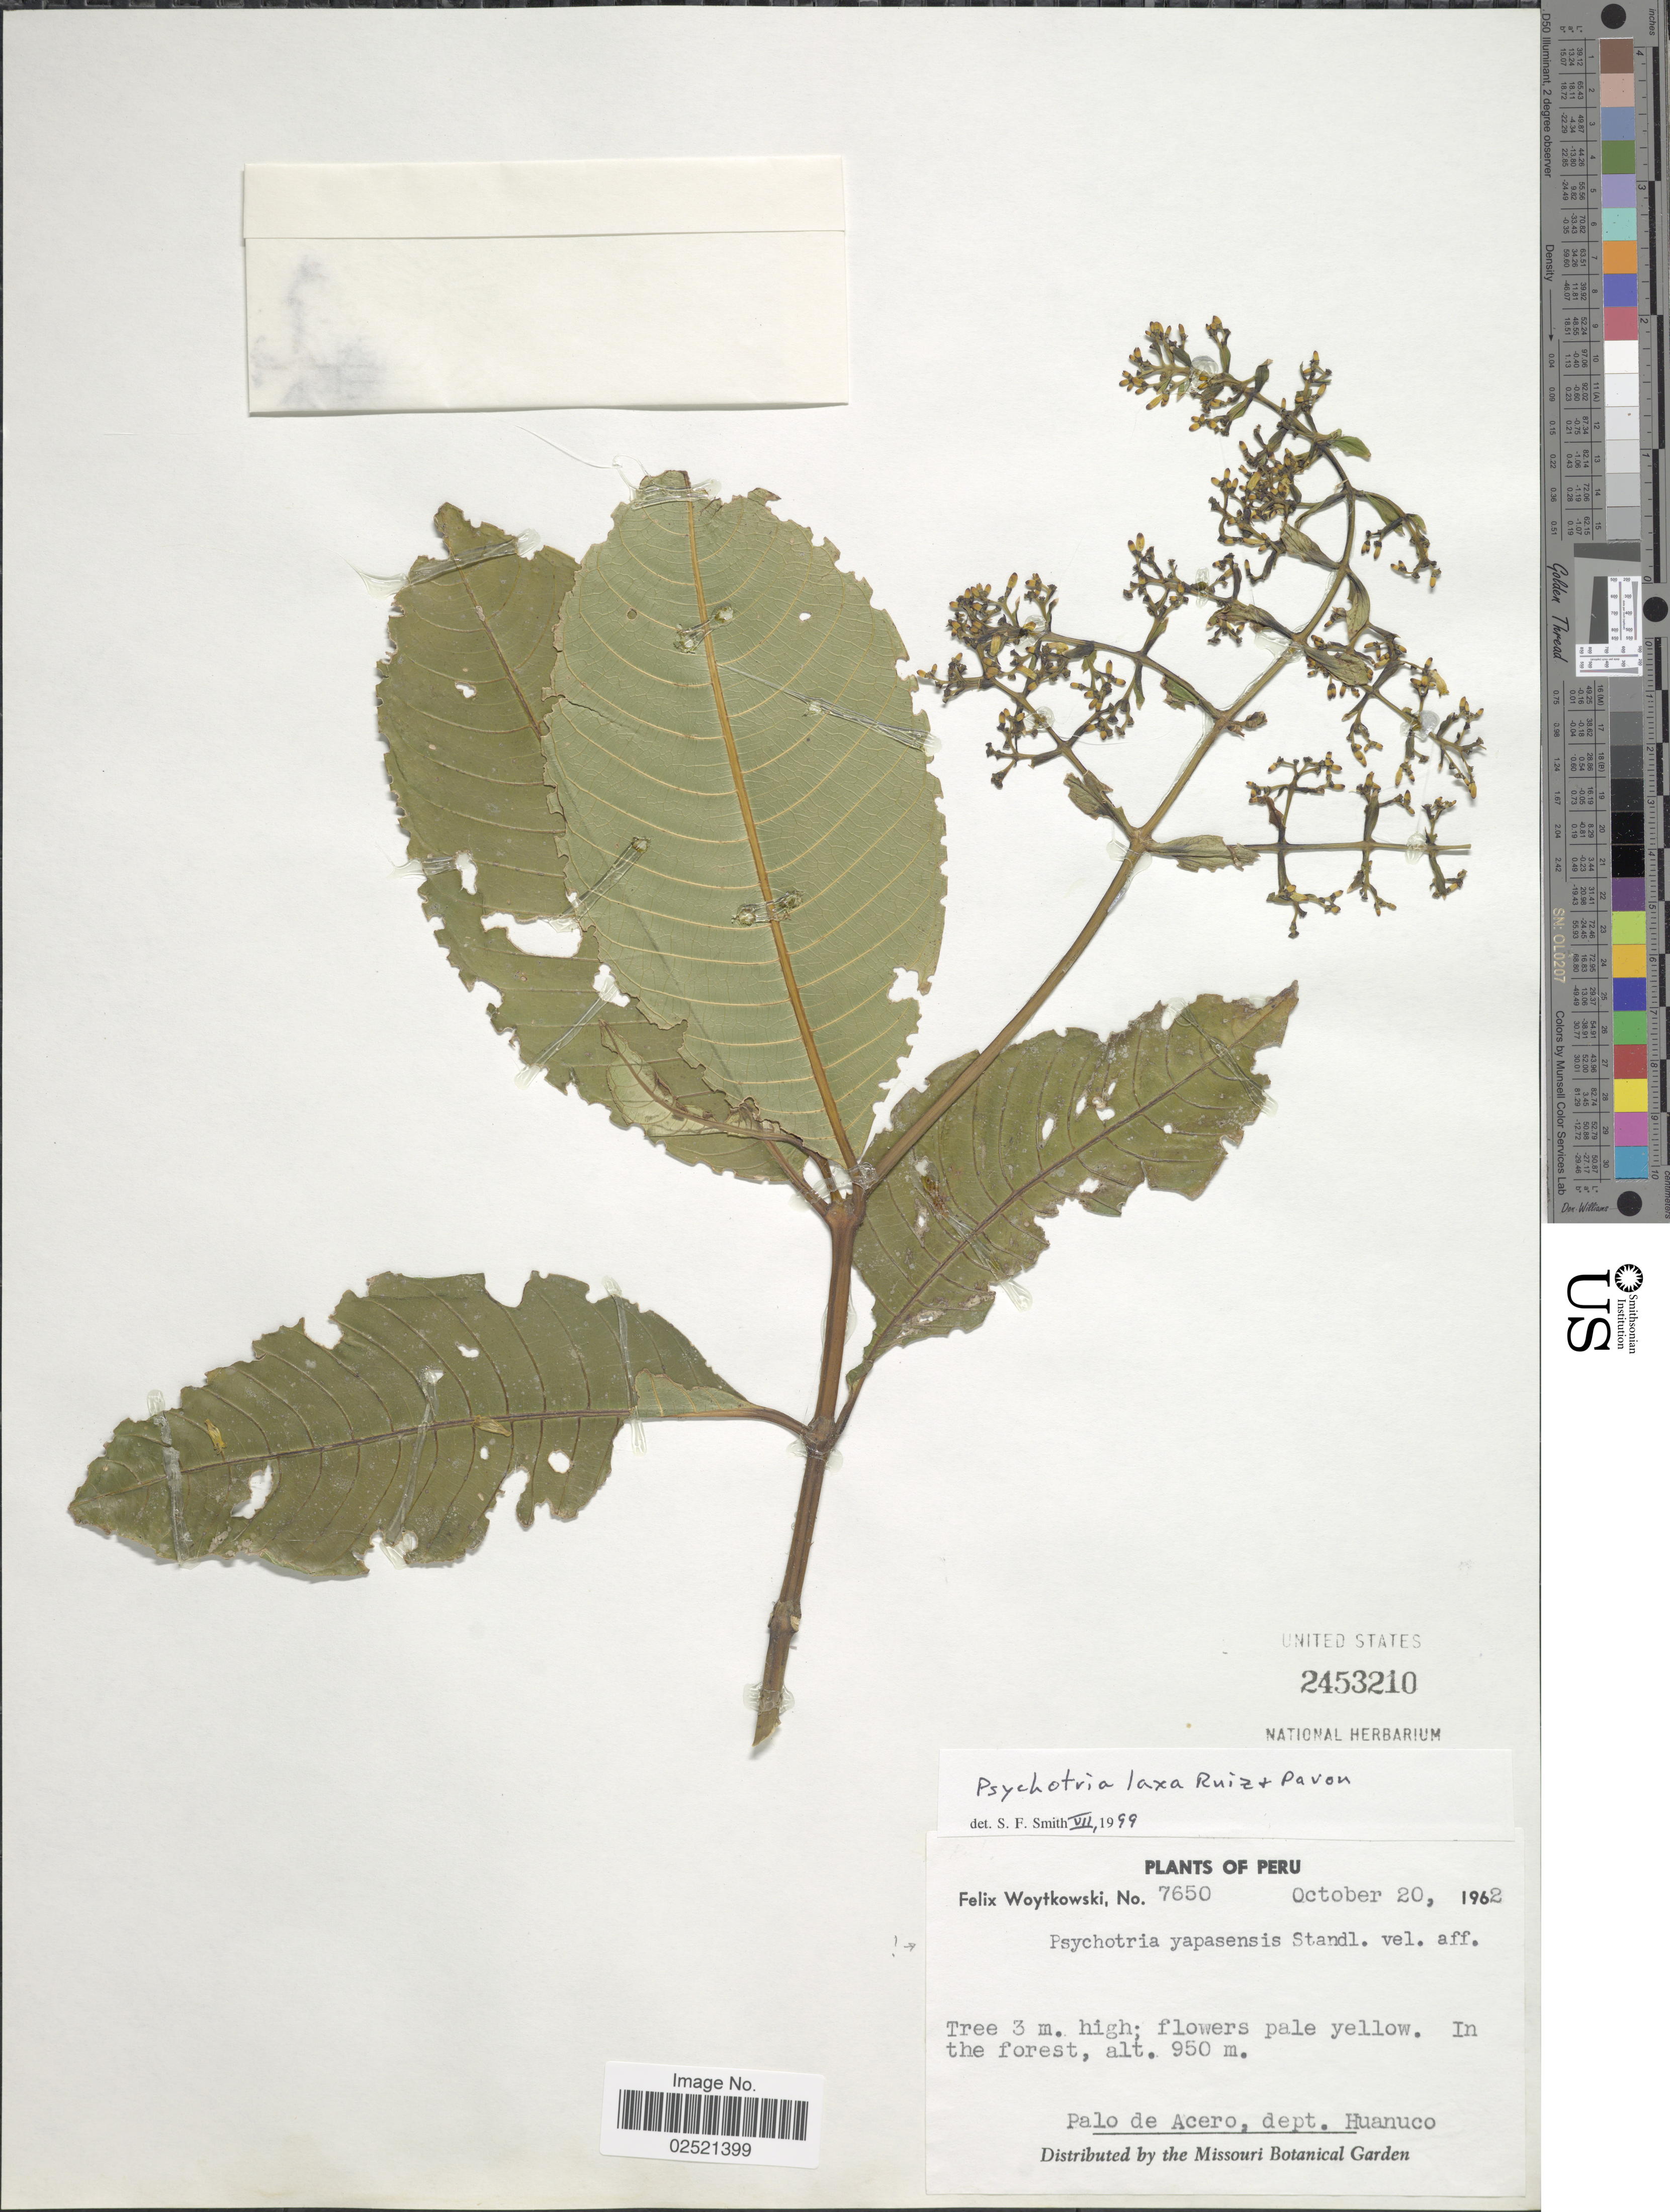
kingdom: Plantae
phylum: Tracheophyta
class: Magnoliopsida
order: Gentianales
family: Rubiaceae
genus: Psychotria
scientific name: Psychotria laxa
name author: Sw.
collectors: F. Woytkowski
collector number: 7650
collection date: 1962-10-20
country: Peru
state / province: Huánuco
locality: In the forest, Palo de Acero.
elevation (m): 950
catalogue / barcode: US 2453210